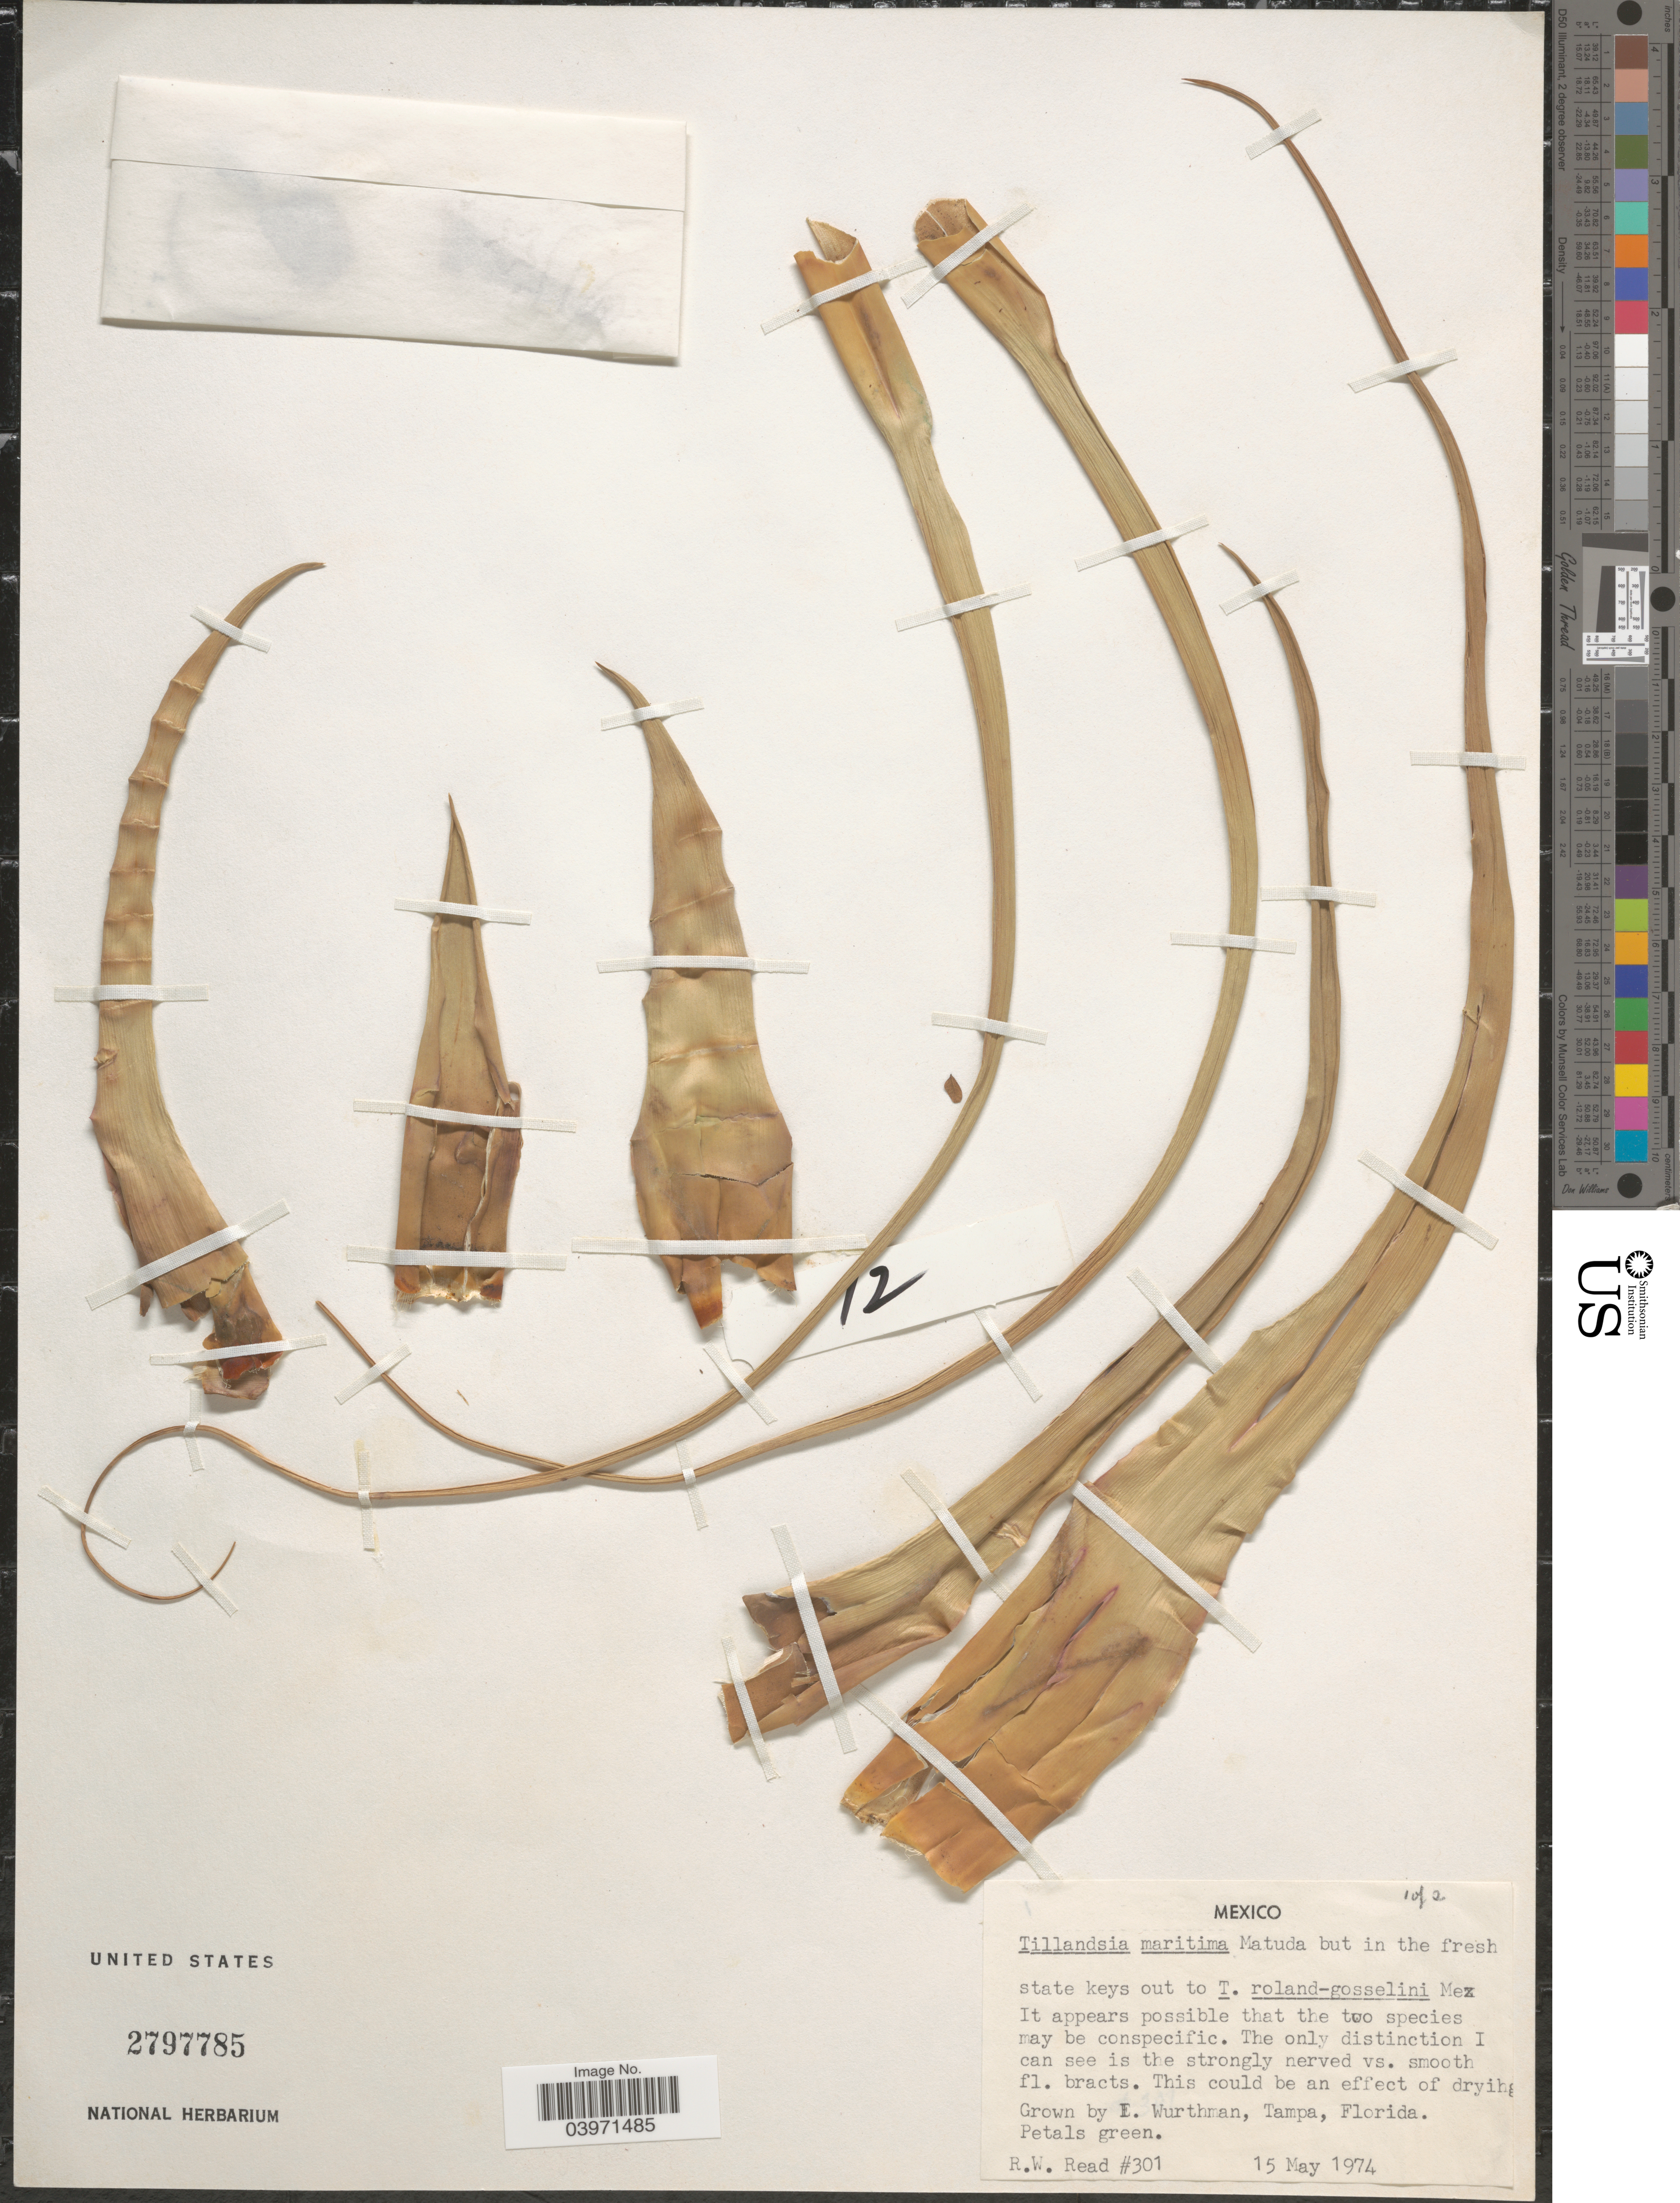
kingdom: Plantae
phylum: Tracheophyta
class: Liliopsida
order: Poales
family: Bromeliaceae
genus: Tillandsia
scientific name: Tillandsia maritima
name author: Matuda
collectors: R. W. Read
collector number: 301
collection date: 1974-05-15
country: United States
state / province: Florida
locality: Tampa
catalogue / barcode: US 2797785